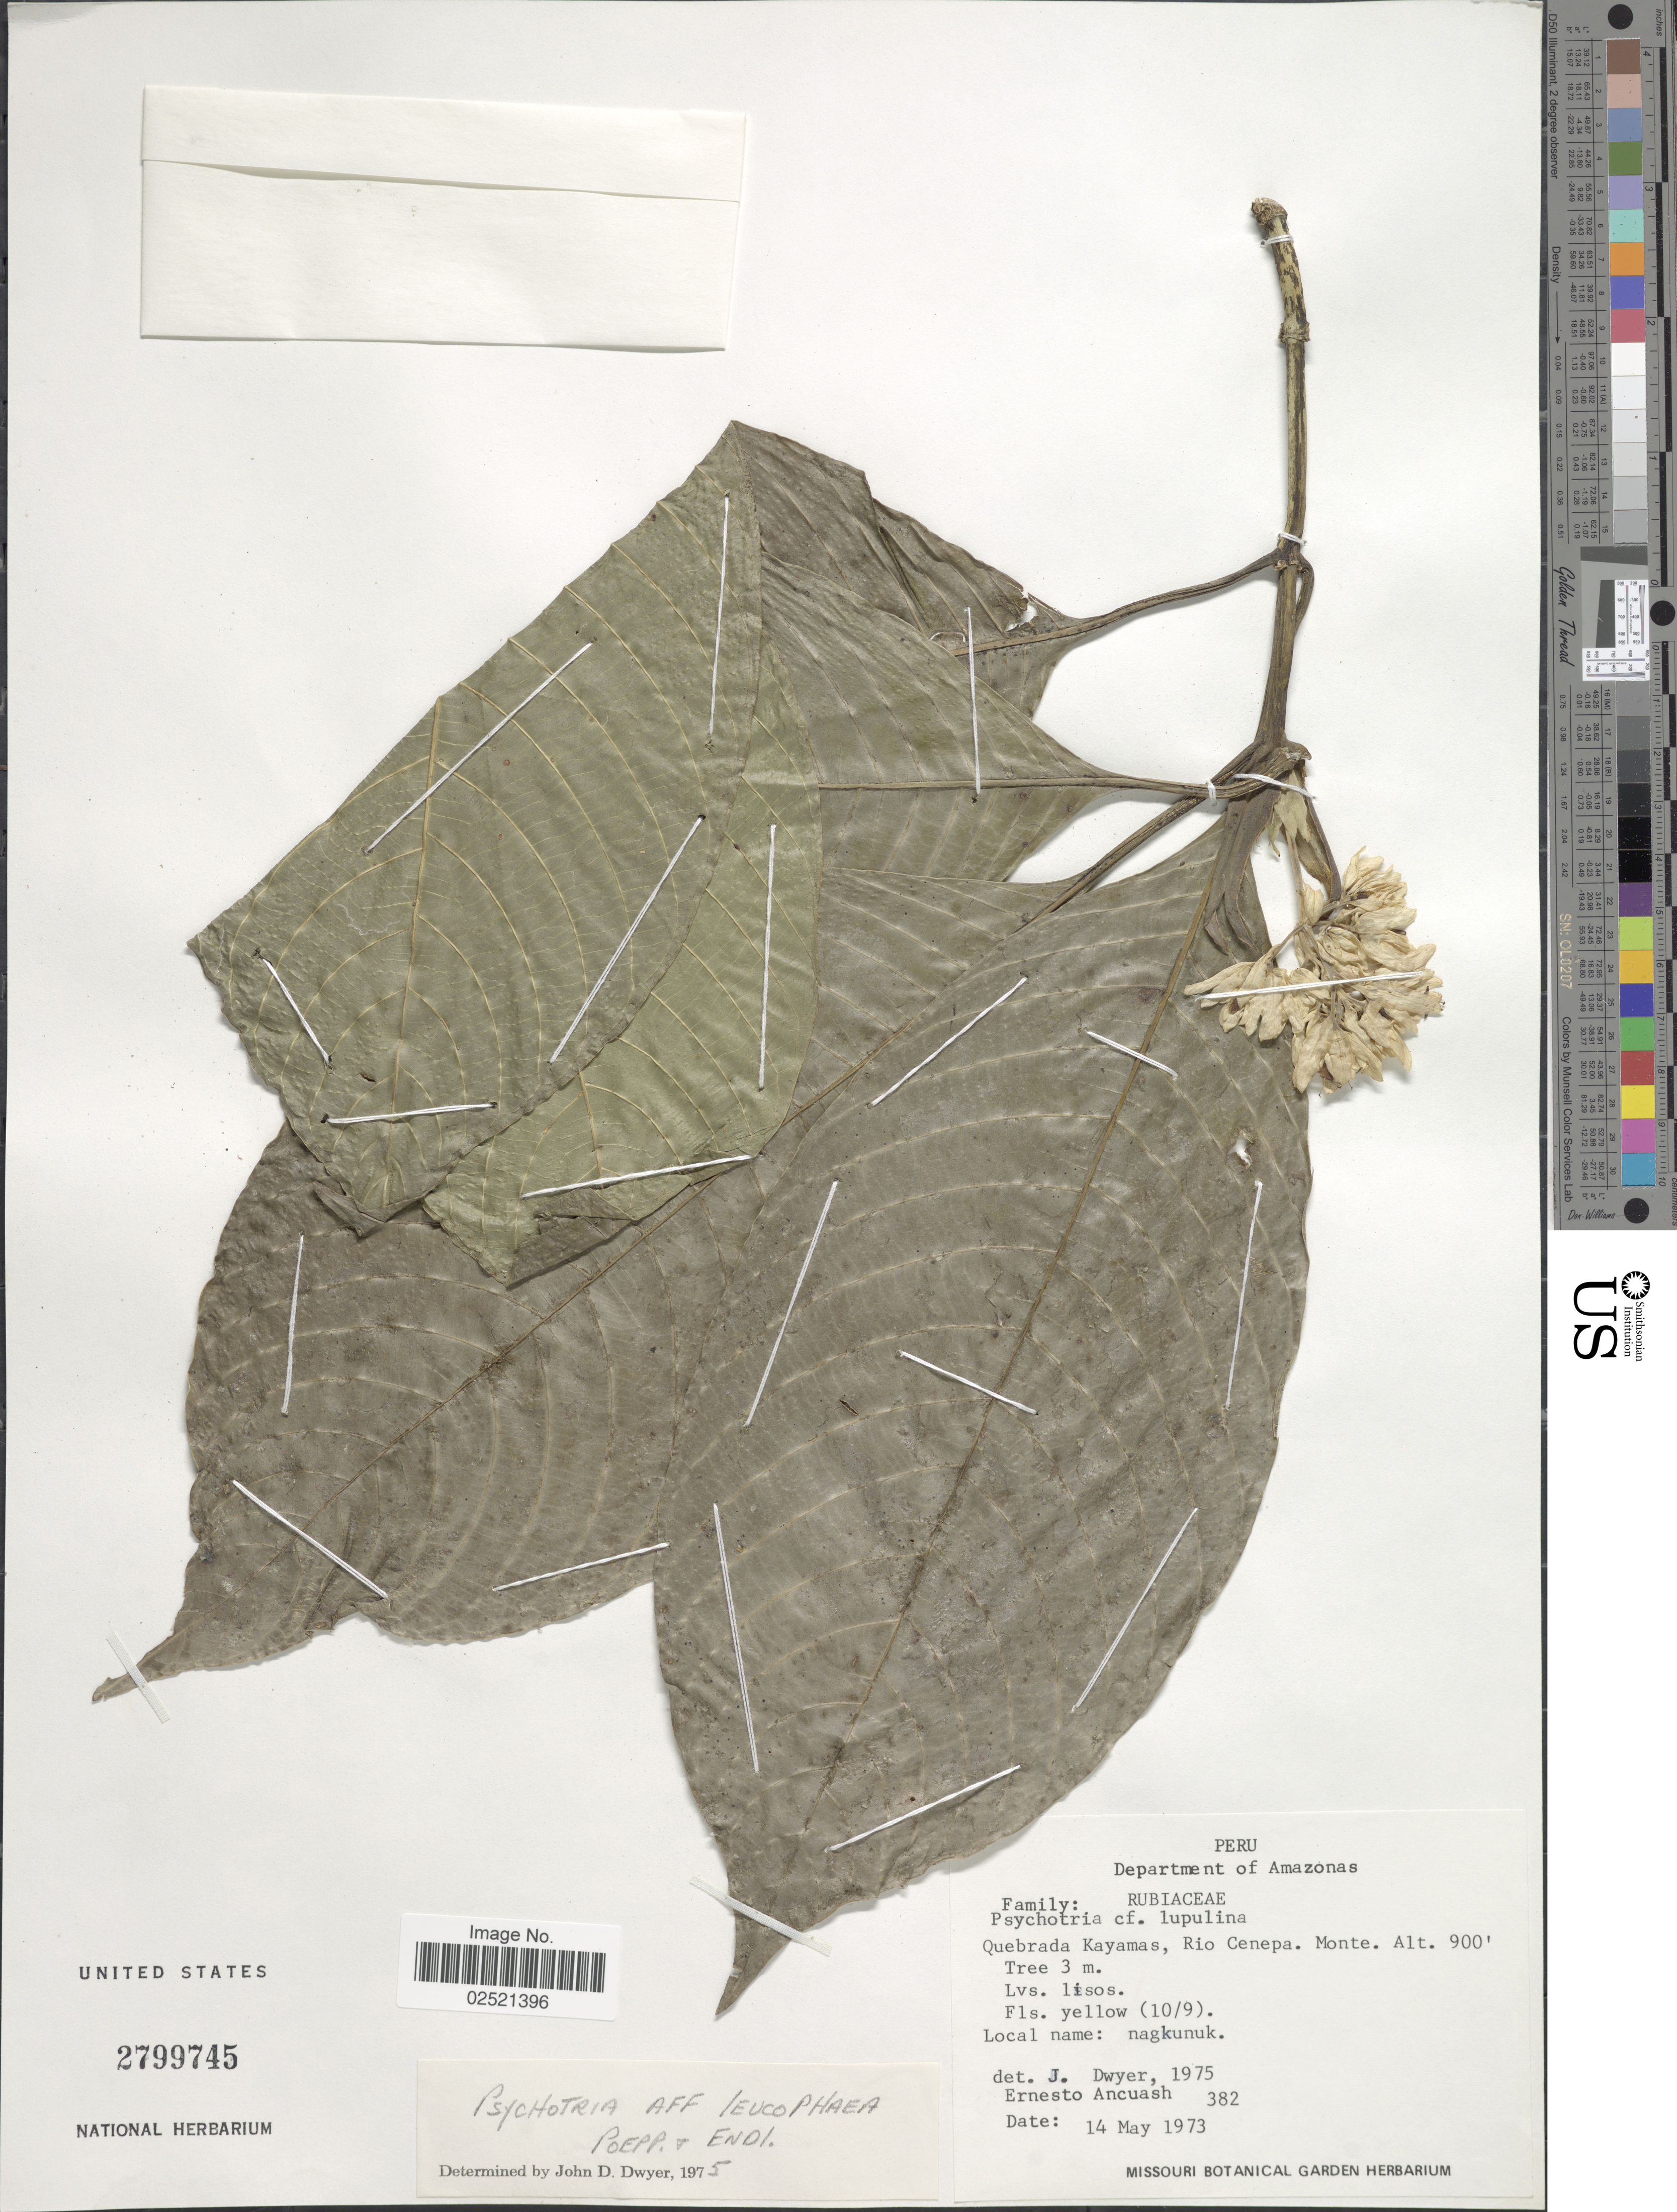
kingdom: Plantae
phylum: Tracheophyta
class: Magnoliopsida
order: Gentianales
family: Rubiaceae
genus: Psychotria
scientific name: Psychotria leucophaea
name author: Poepp.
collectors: E. Ancuash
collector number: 382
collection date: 1973-05-14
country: Peru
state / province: Amazonas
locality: Quebrada Kayamas, Rio Cenepa, Monte.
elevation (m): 274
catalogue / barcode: US 2799745